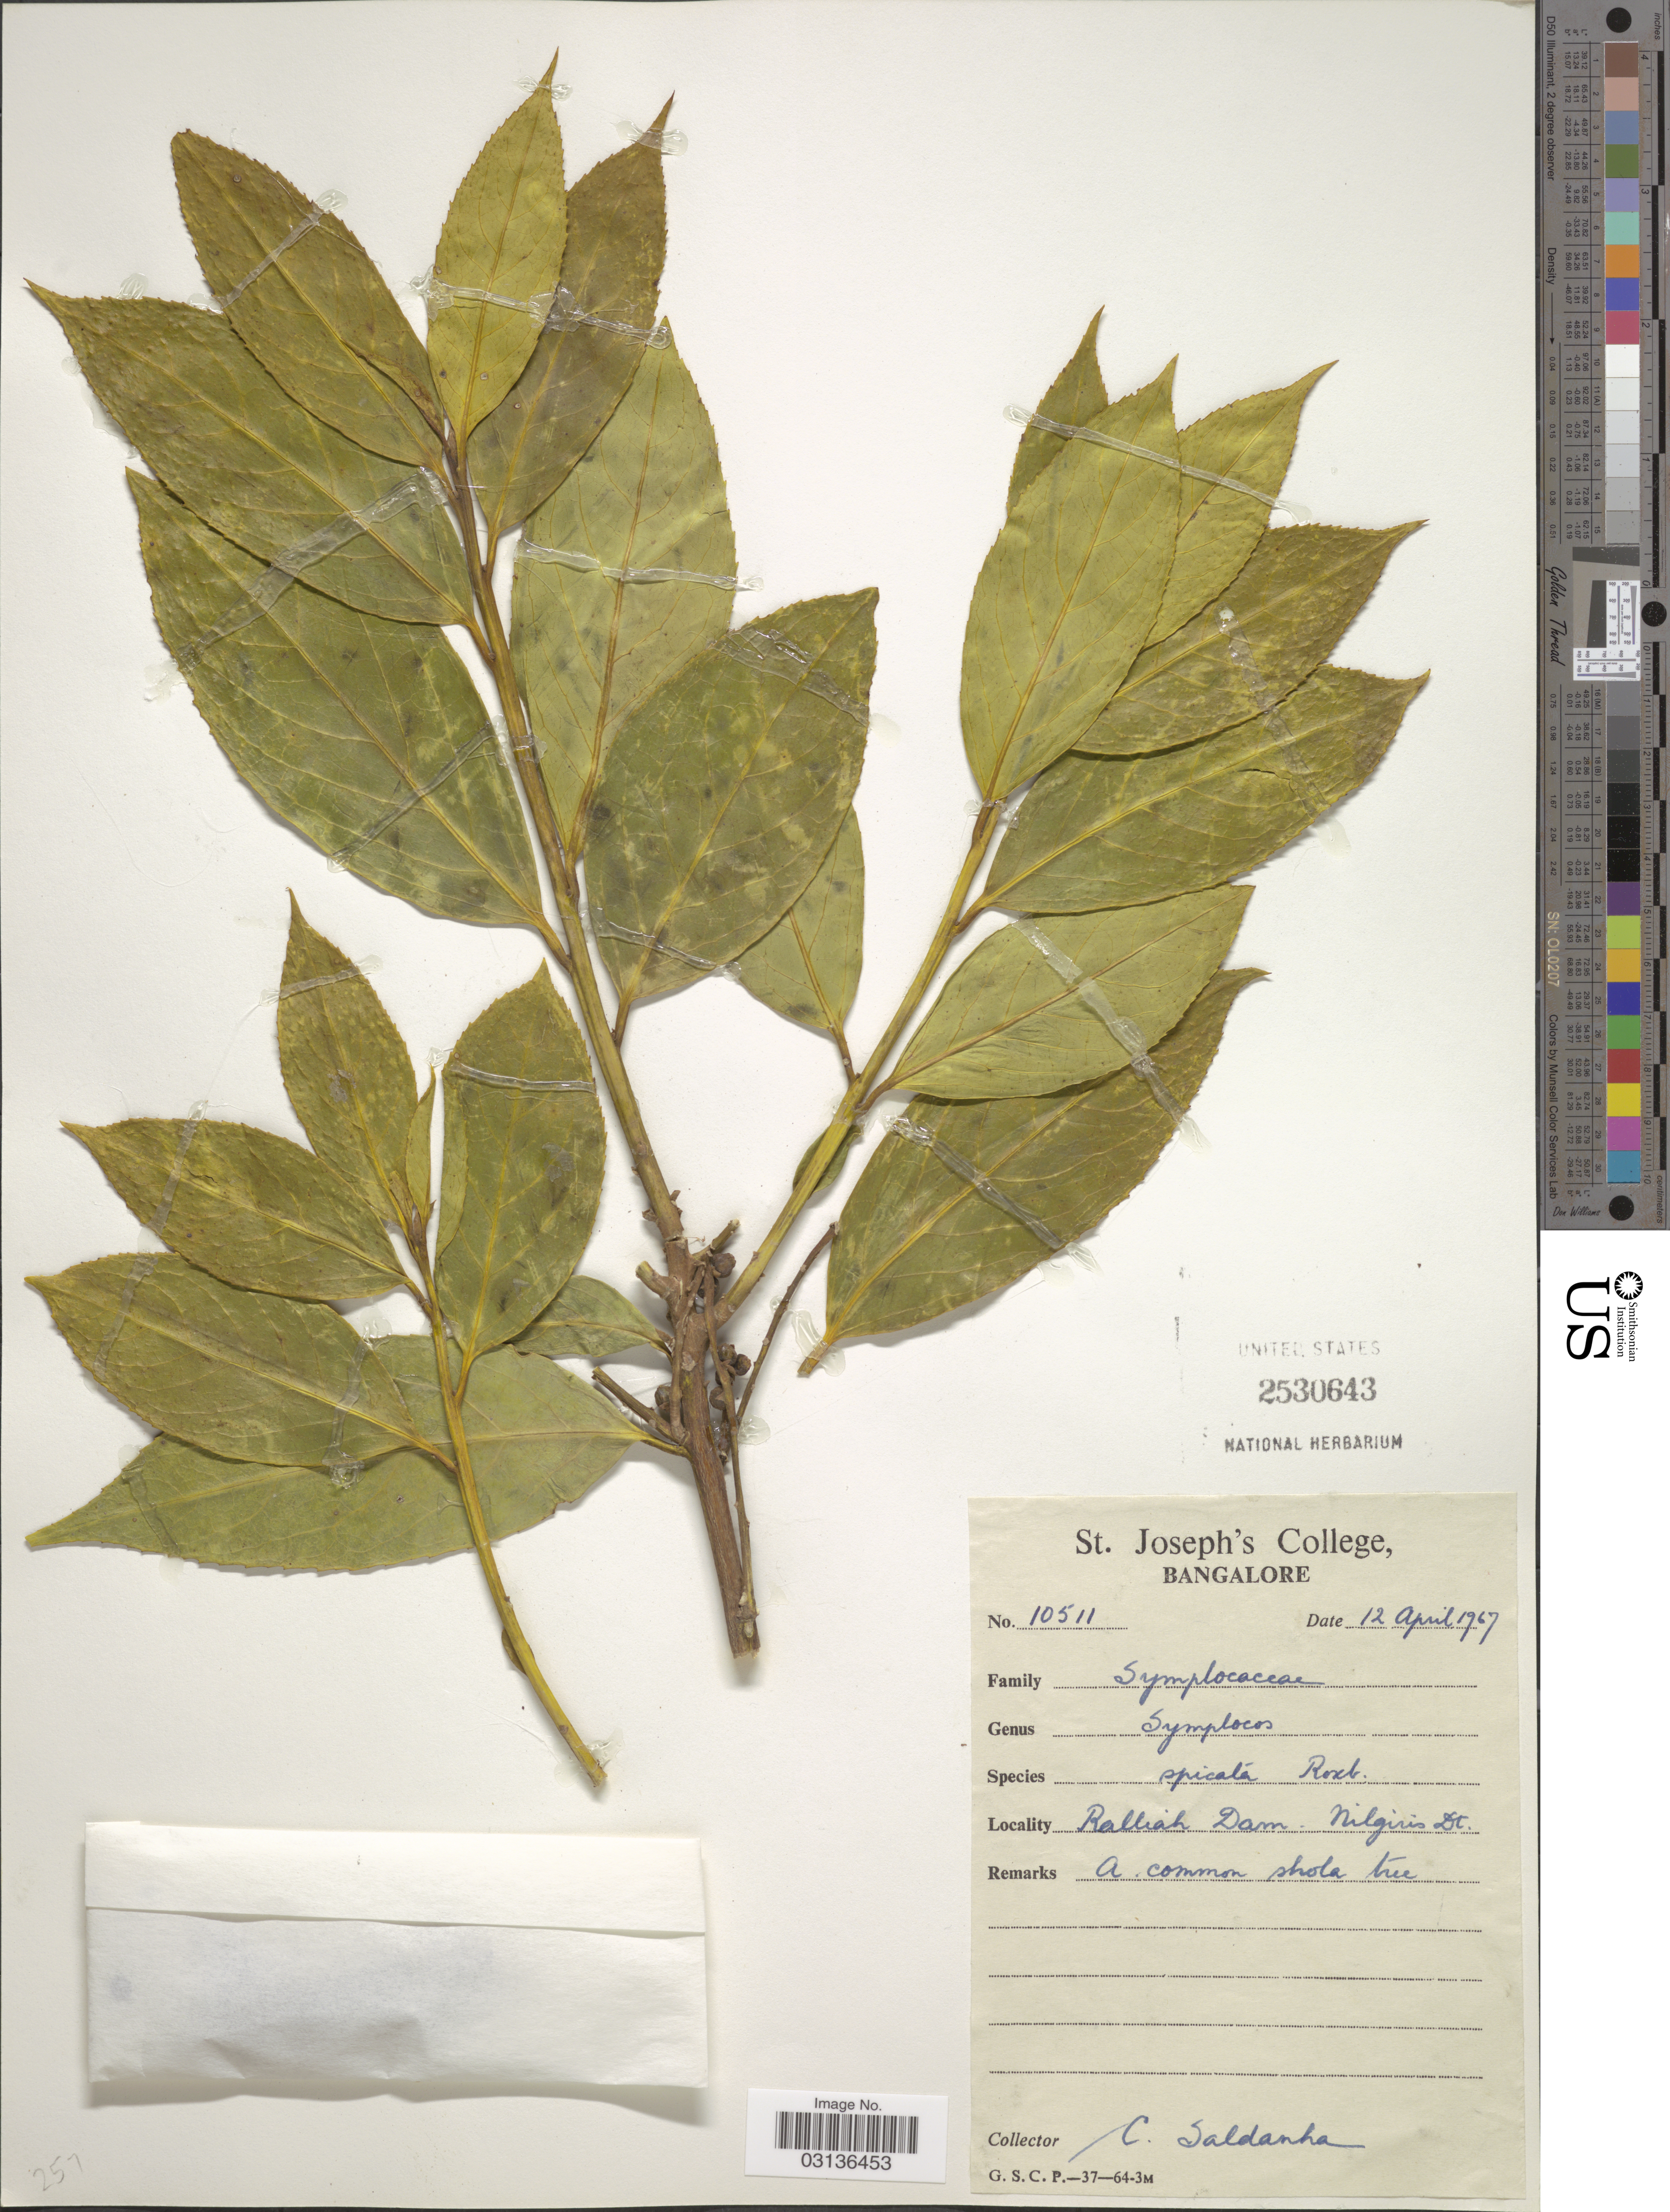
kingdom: Plantae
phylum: Tracheophyta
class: Magnoliopsida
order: Ericales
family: Symplocaceae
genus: Symplocos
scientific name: Symplocos cochinchinensis subsp. laurina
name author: (Retz.) Noot.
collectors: C. Saldanha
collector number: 10511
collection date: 1967-04-12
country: India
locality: Ralliah Dam. Nilgiris Dt.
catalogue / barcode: US 2530643